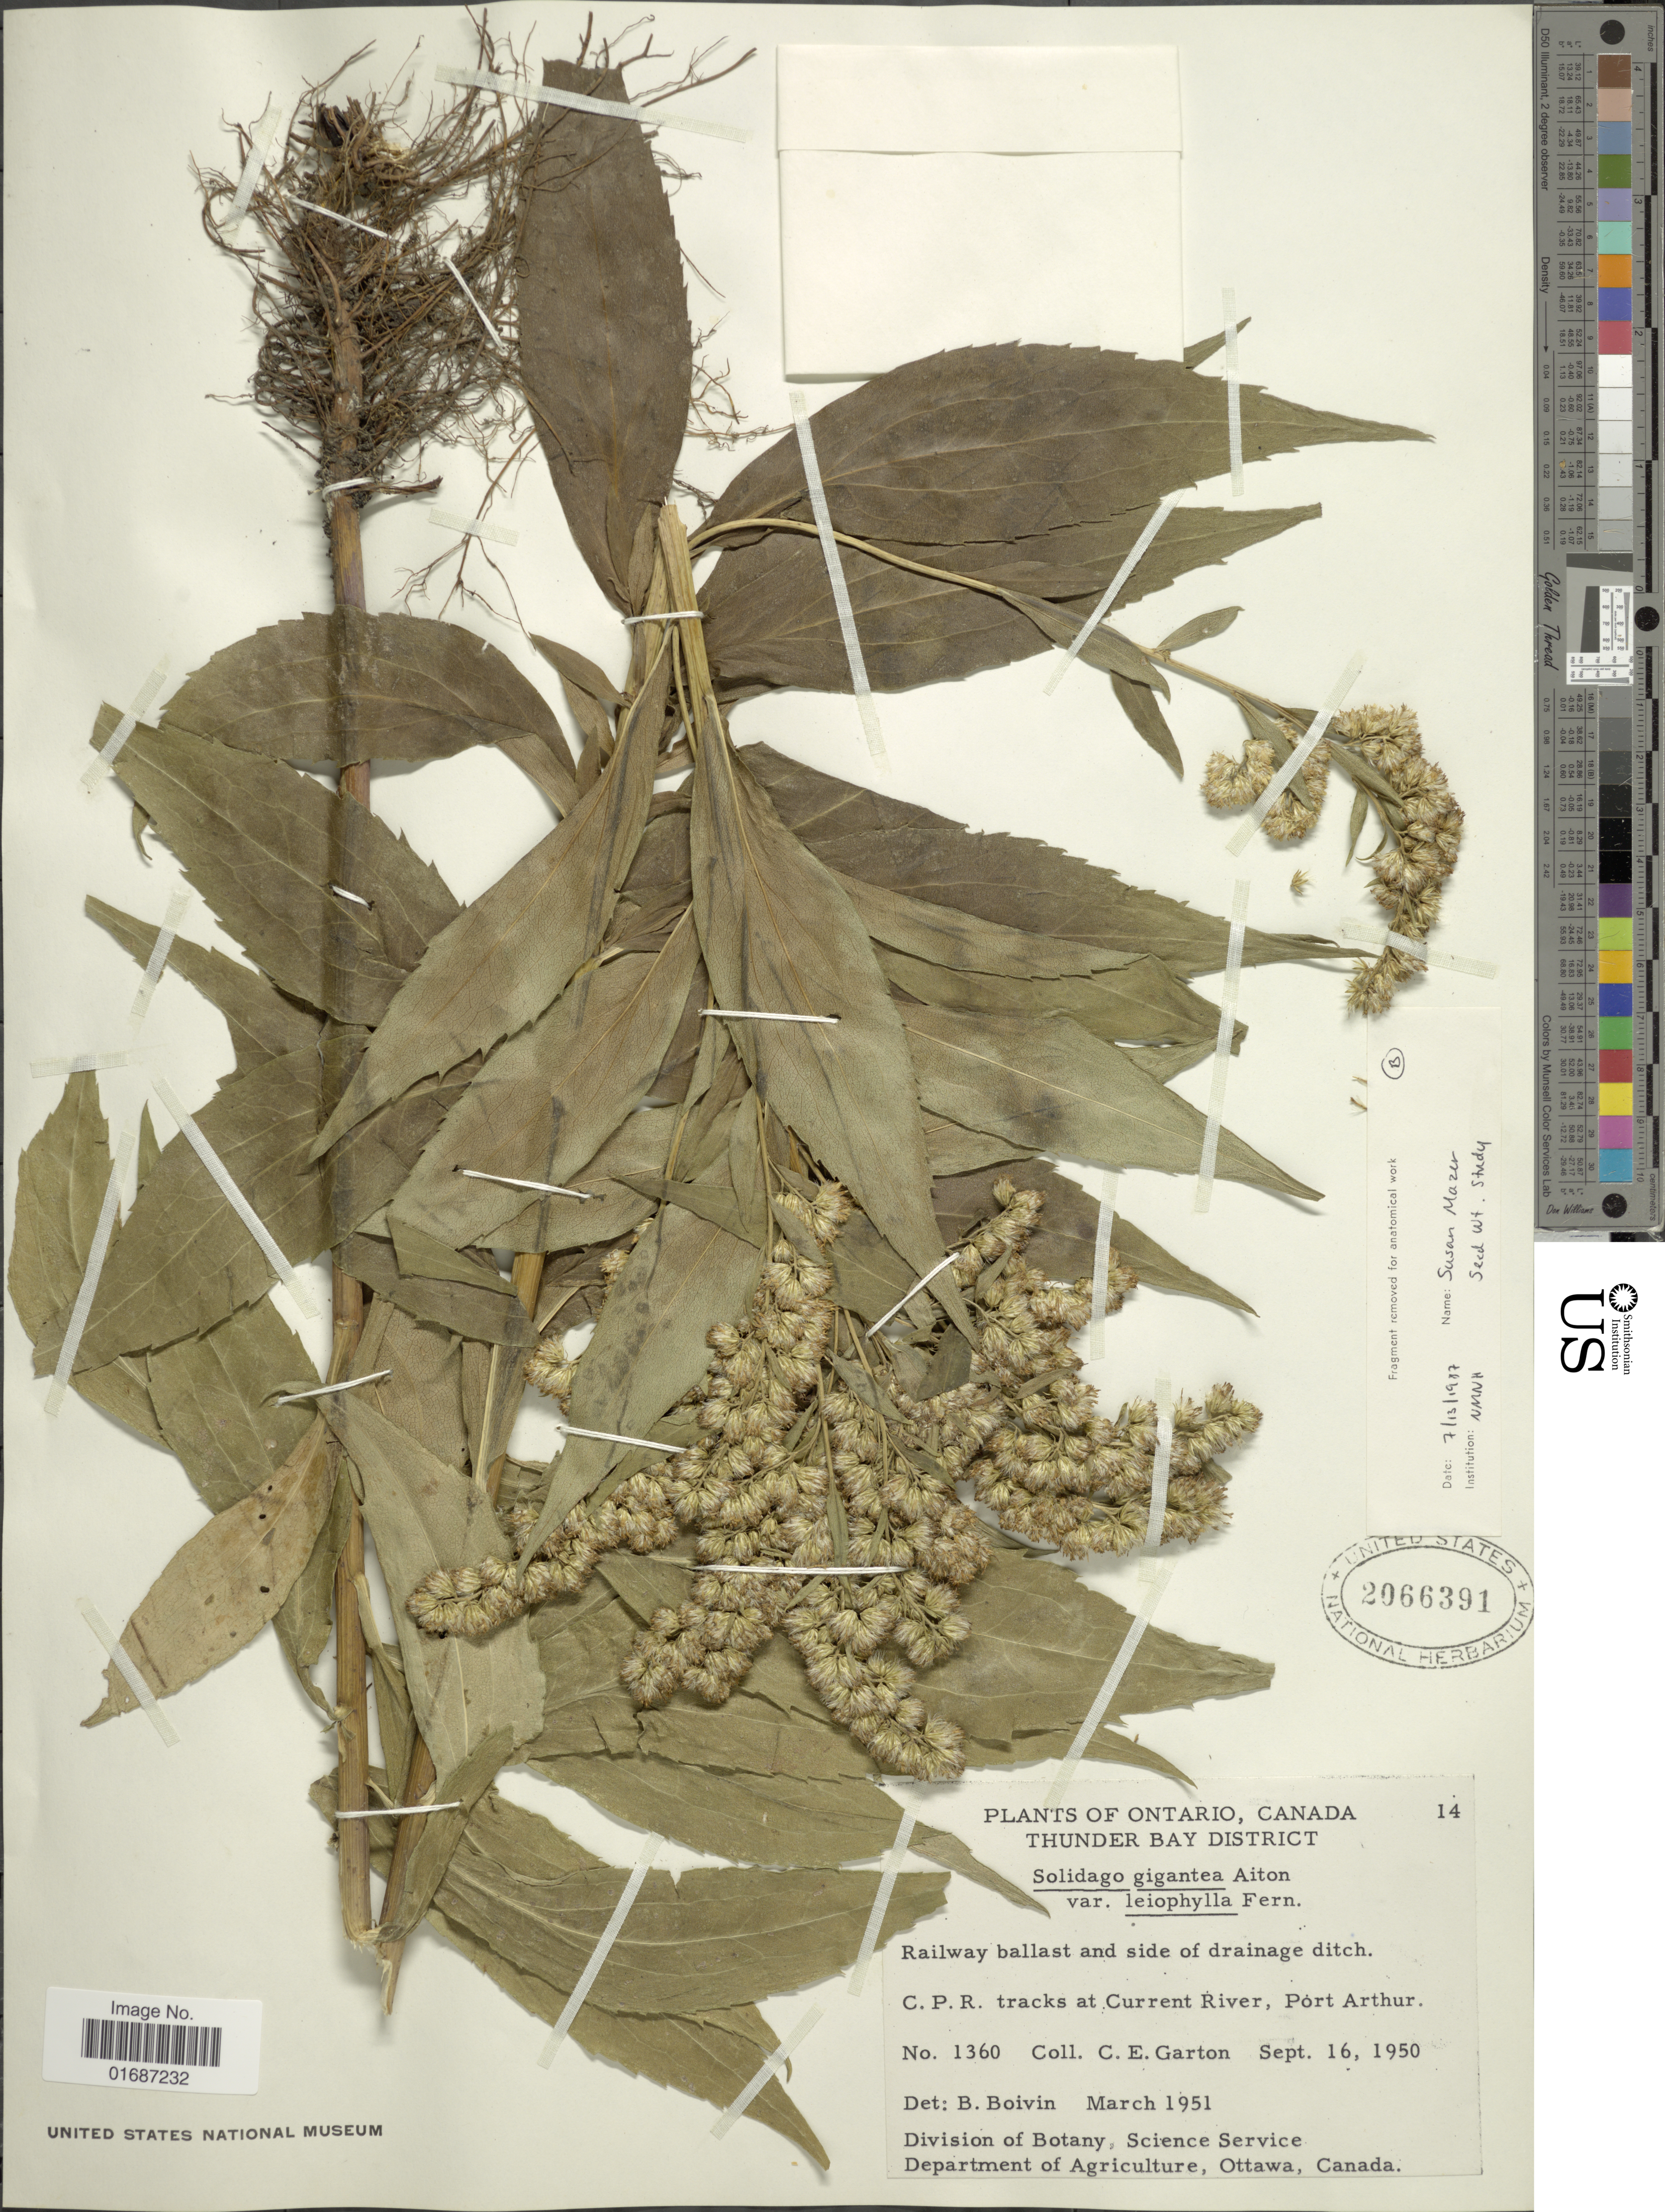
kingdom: Plantae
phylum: Tracheophyta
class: Magnoliopsida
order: Asterales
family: Asteraceae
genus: Solidago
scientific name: Solidago gigantea var. leiophylla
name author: Fernald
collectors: C. E. Garton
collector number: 1360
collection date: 1950-09-16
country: Canada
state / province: Ontario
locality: Thunder Bay District, Railway ballast and side of drainage ditch. C.P.R. tracks at Current River, Port Arthur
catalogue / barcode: US 2066391